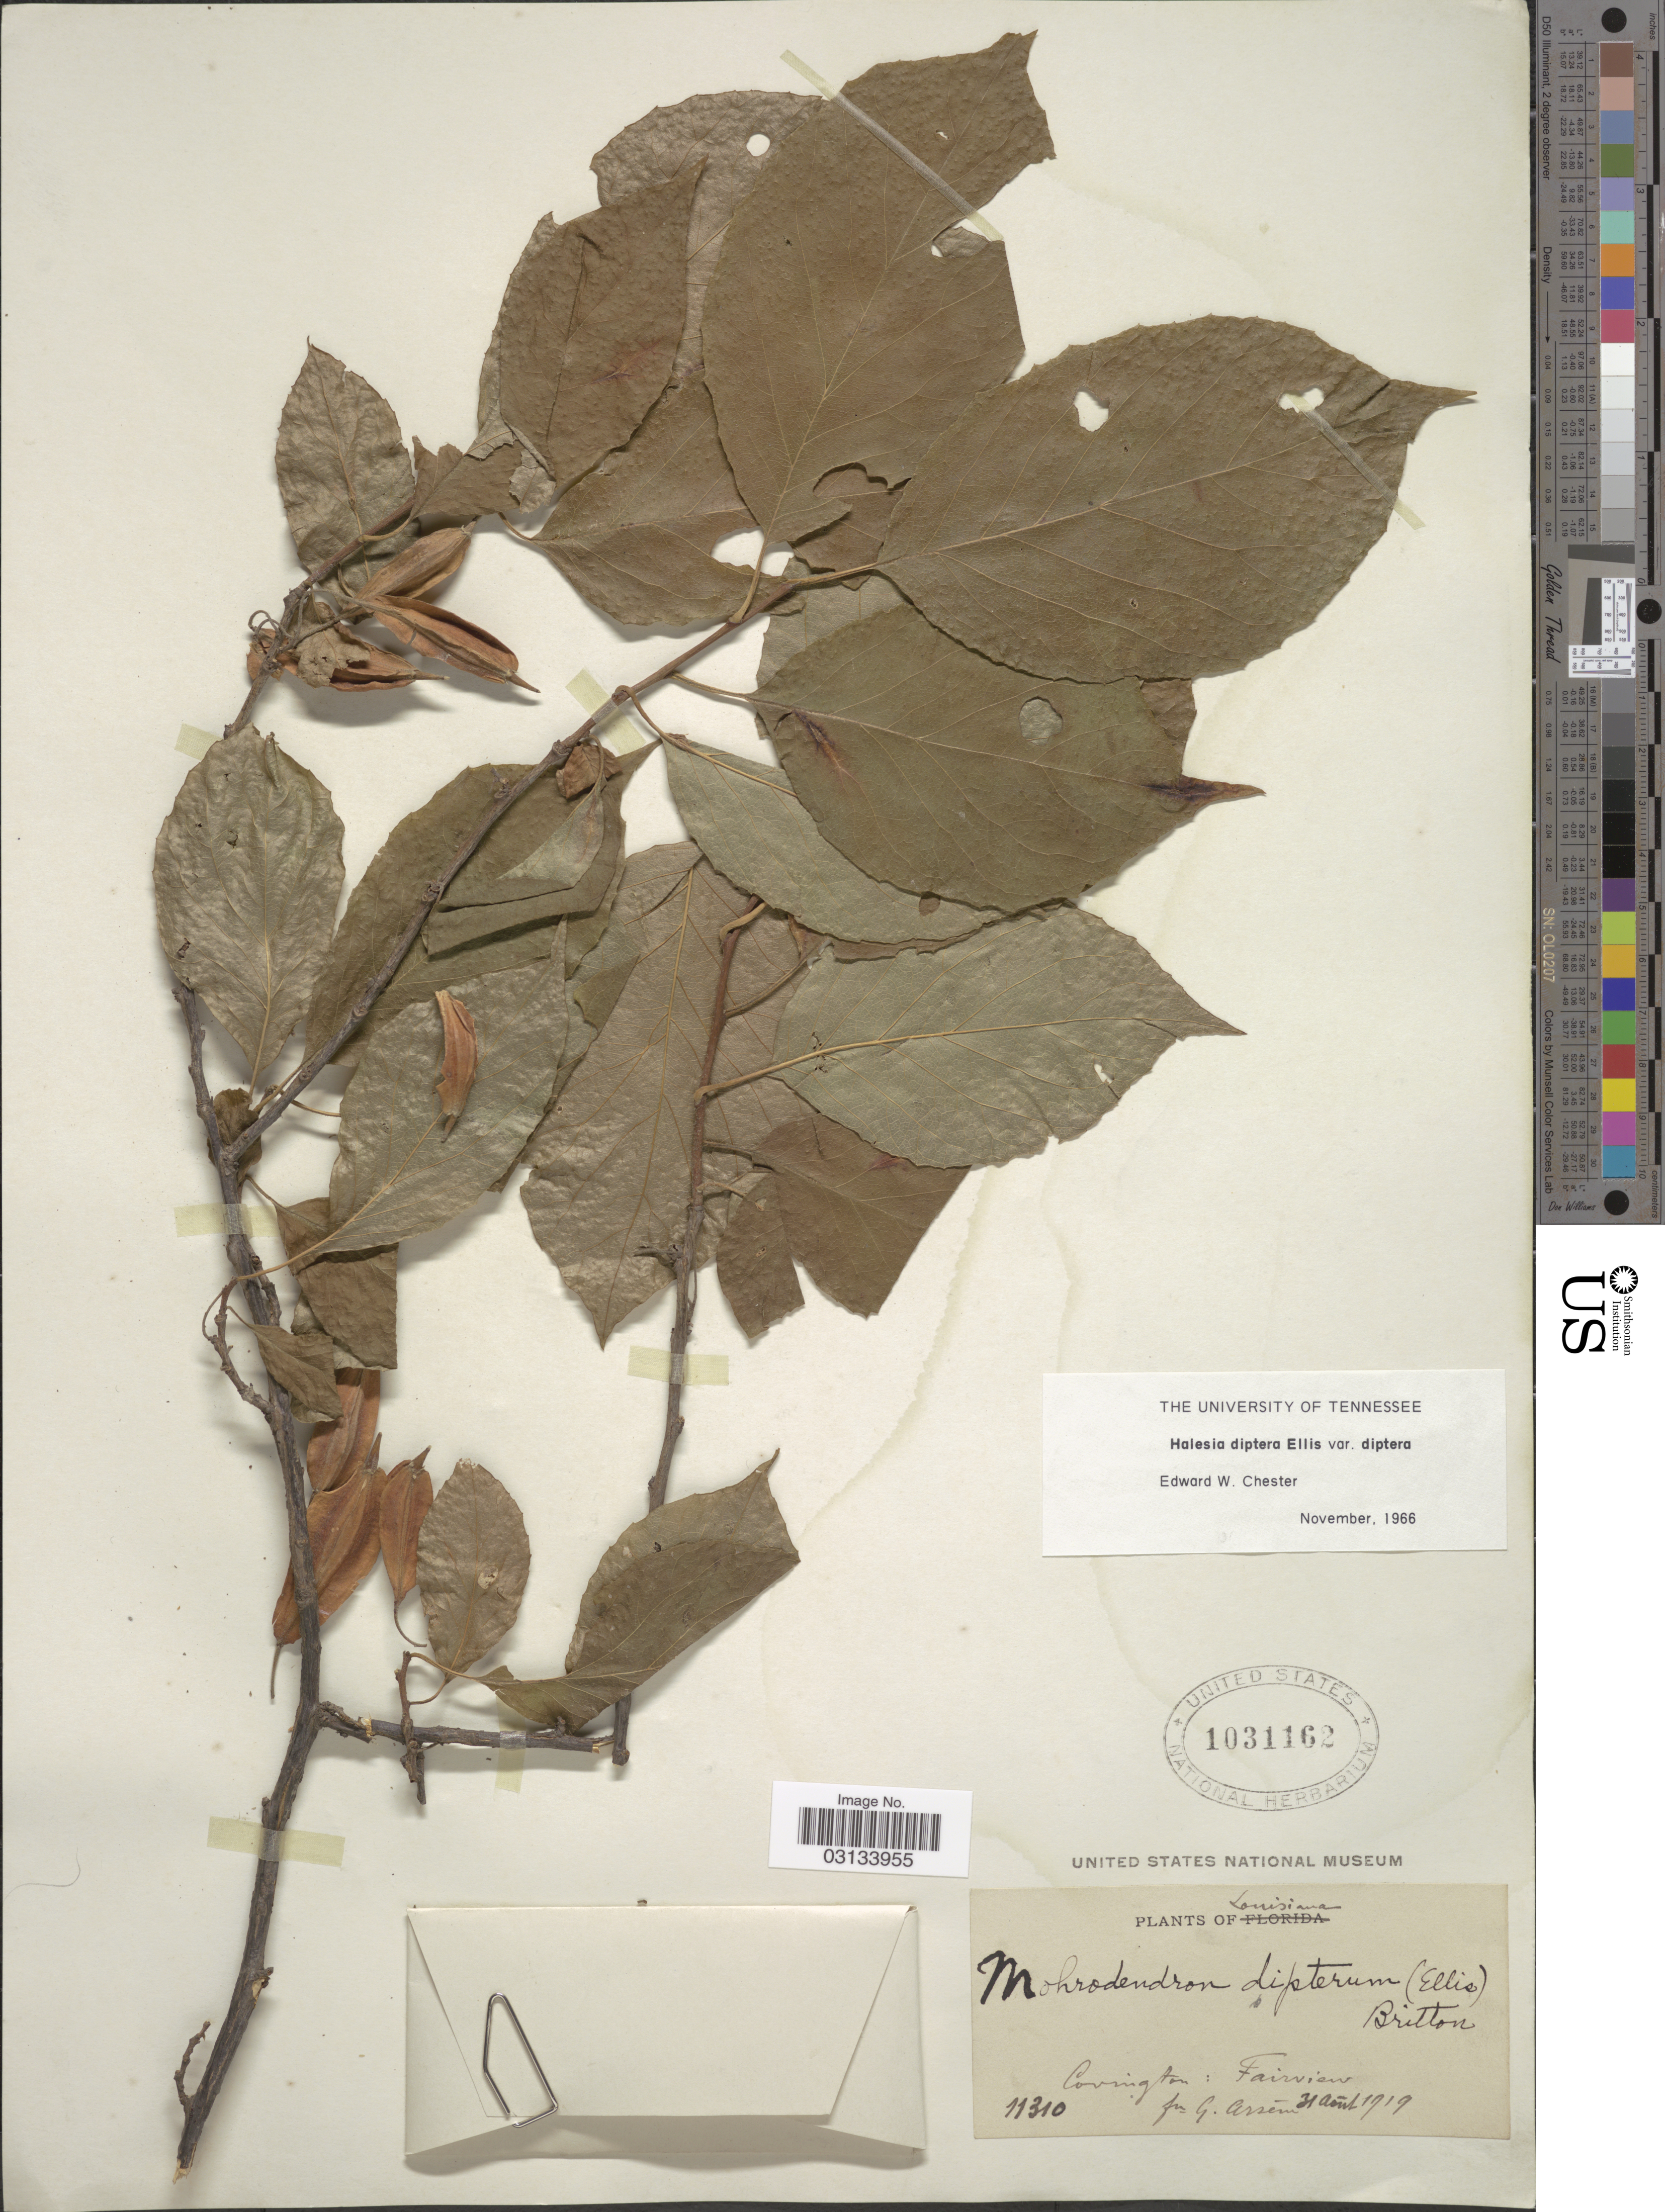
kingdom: Plantae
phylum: Tracheophyta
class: Magnoliopsida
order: Ericales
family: Styracaceae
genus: Halesia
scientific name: Halesia diptera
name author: J. Ellis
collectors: Bro. G. Arsène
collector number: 11310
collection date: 1919-08-31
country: United States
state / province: Louisiana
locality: Covington: Fairview.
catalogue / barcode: US 1031162